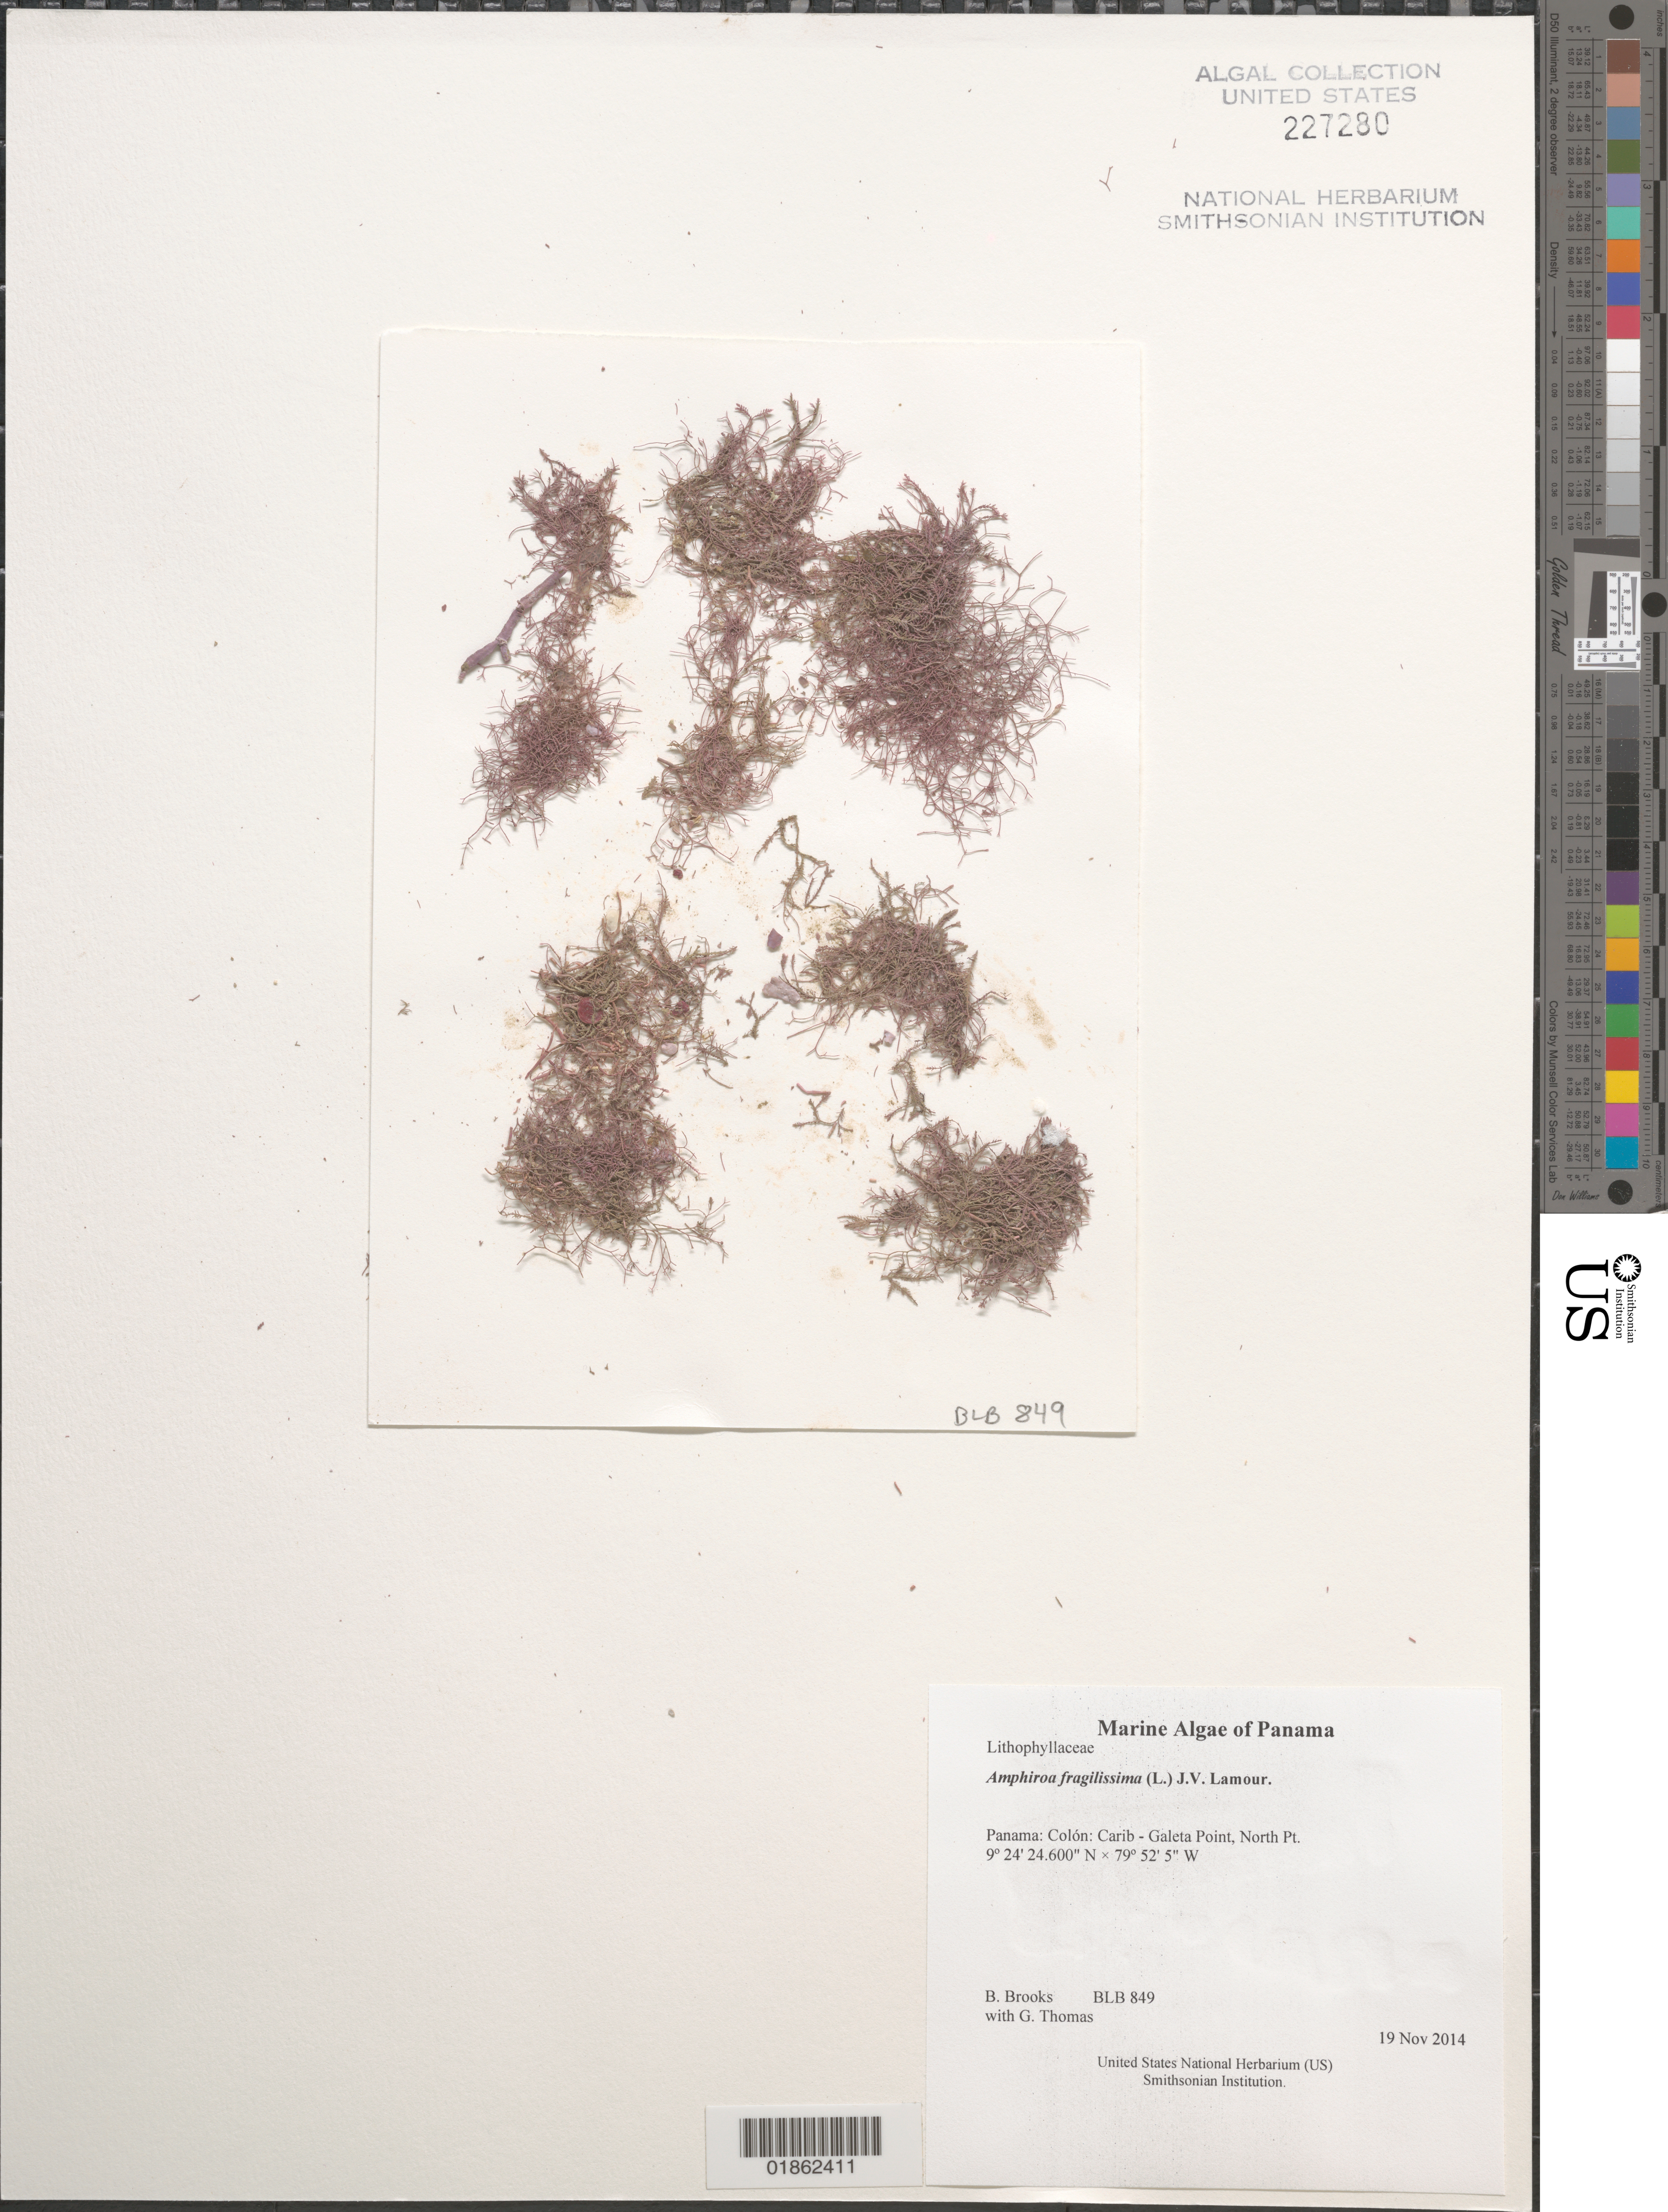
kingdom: Plantae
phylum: Rhodophyta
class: Florideophyceae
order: Corallinales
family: Lithophyllaceae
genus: Amphiroa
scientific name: Amphiroa fragilissima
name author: (L.) J.V.Lamouroux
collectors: B. Brooks & G. Thomas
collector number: BLB 849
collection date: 2014-11-19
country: Panama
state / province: Colón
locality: Carib - Galeta Point, North Pt.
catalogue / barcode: US 227280